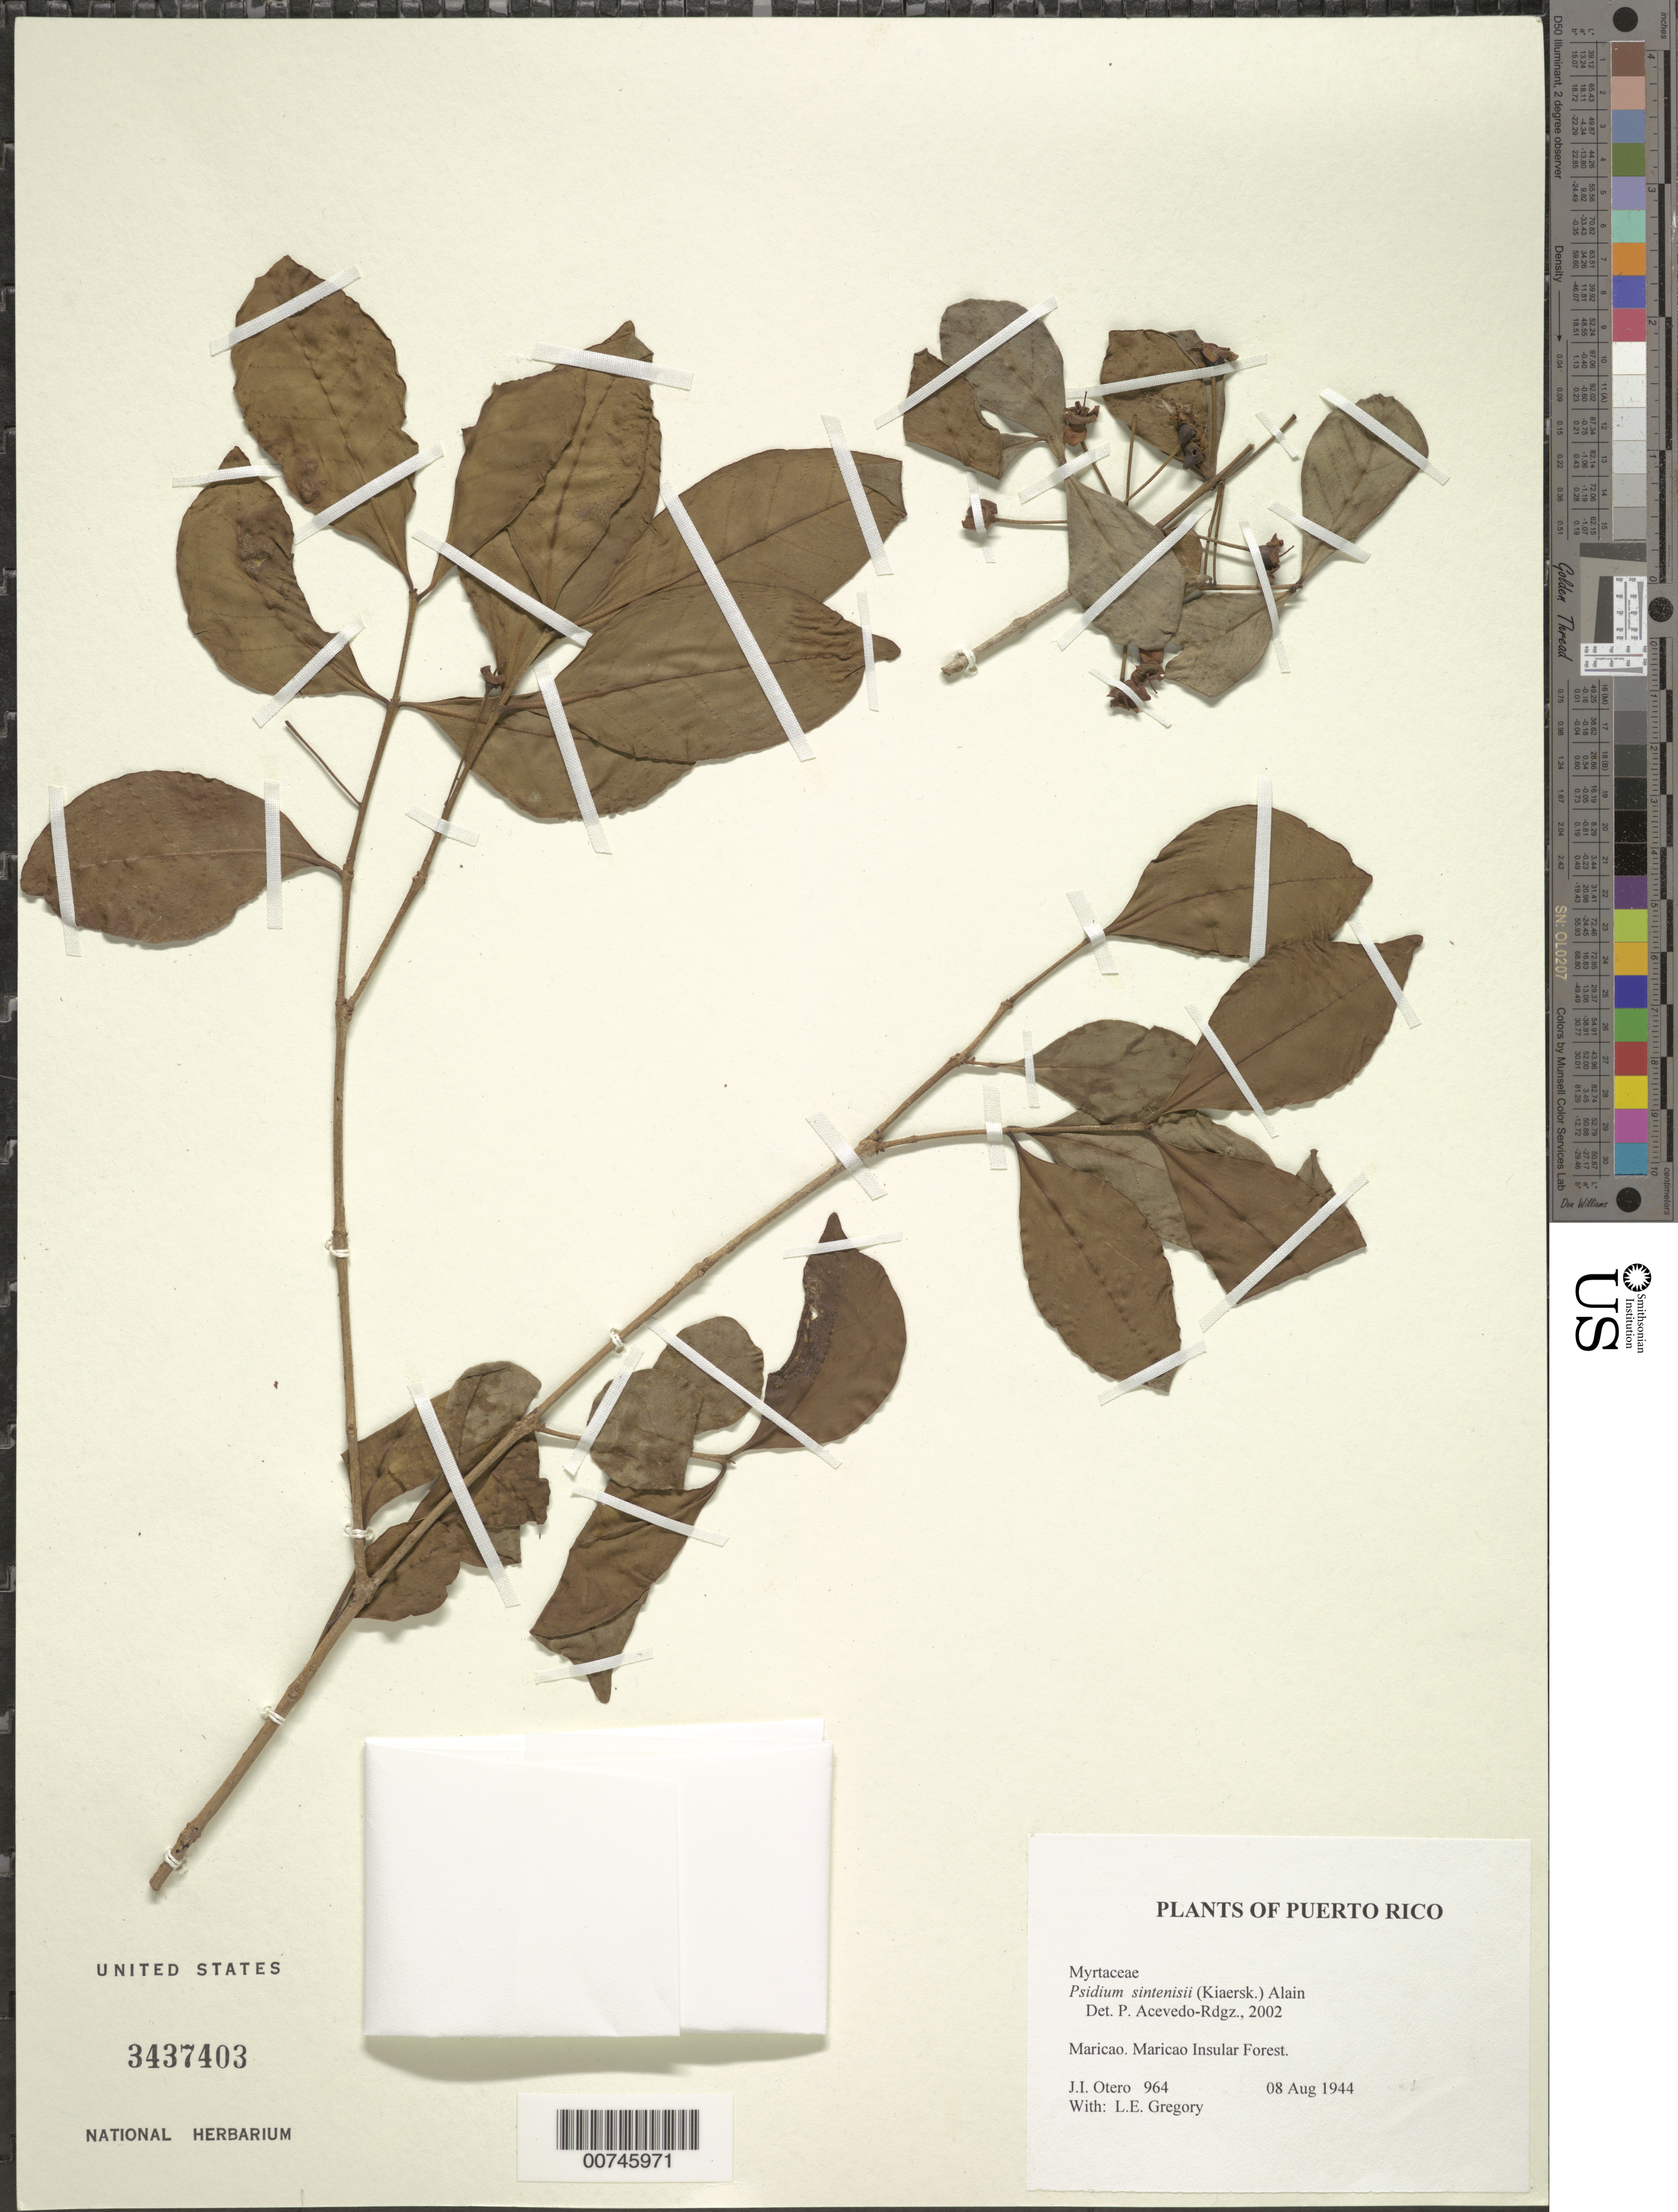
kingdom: Plantae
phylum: Tracheophyta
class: Magnoliopsida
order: Myrtales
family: Myrtaceae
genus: Psidium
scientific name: Psidium sintenisii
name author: (Kiaersk.) Alain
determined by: Acevedo-Rodríguez, P., (BOT), Smithsonian Institution - National Museum of Natural History (UNITED STATES)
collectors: J. Otero & L. E. Gregory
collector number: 964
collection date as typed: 08 Aug 1944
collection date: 1944-08-08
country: Puerto Rico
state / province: Maricao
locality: Maricao Insular Forest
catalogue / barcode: US 3437403